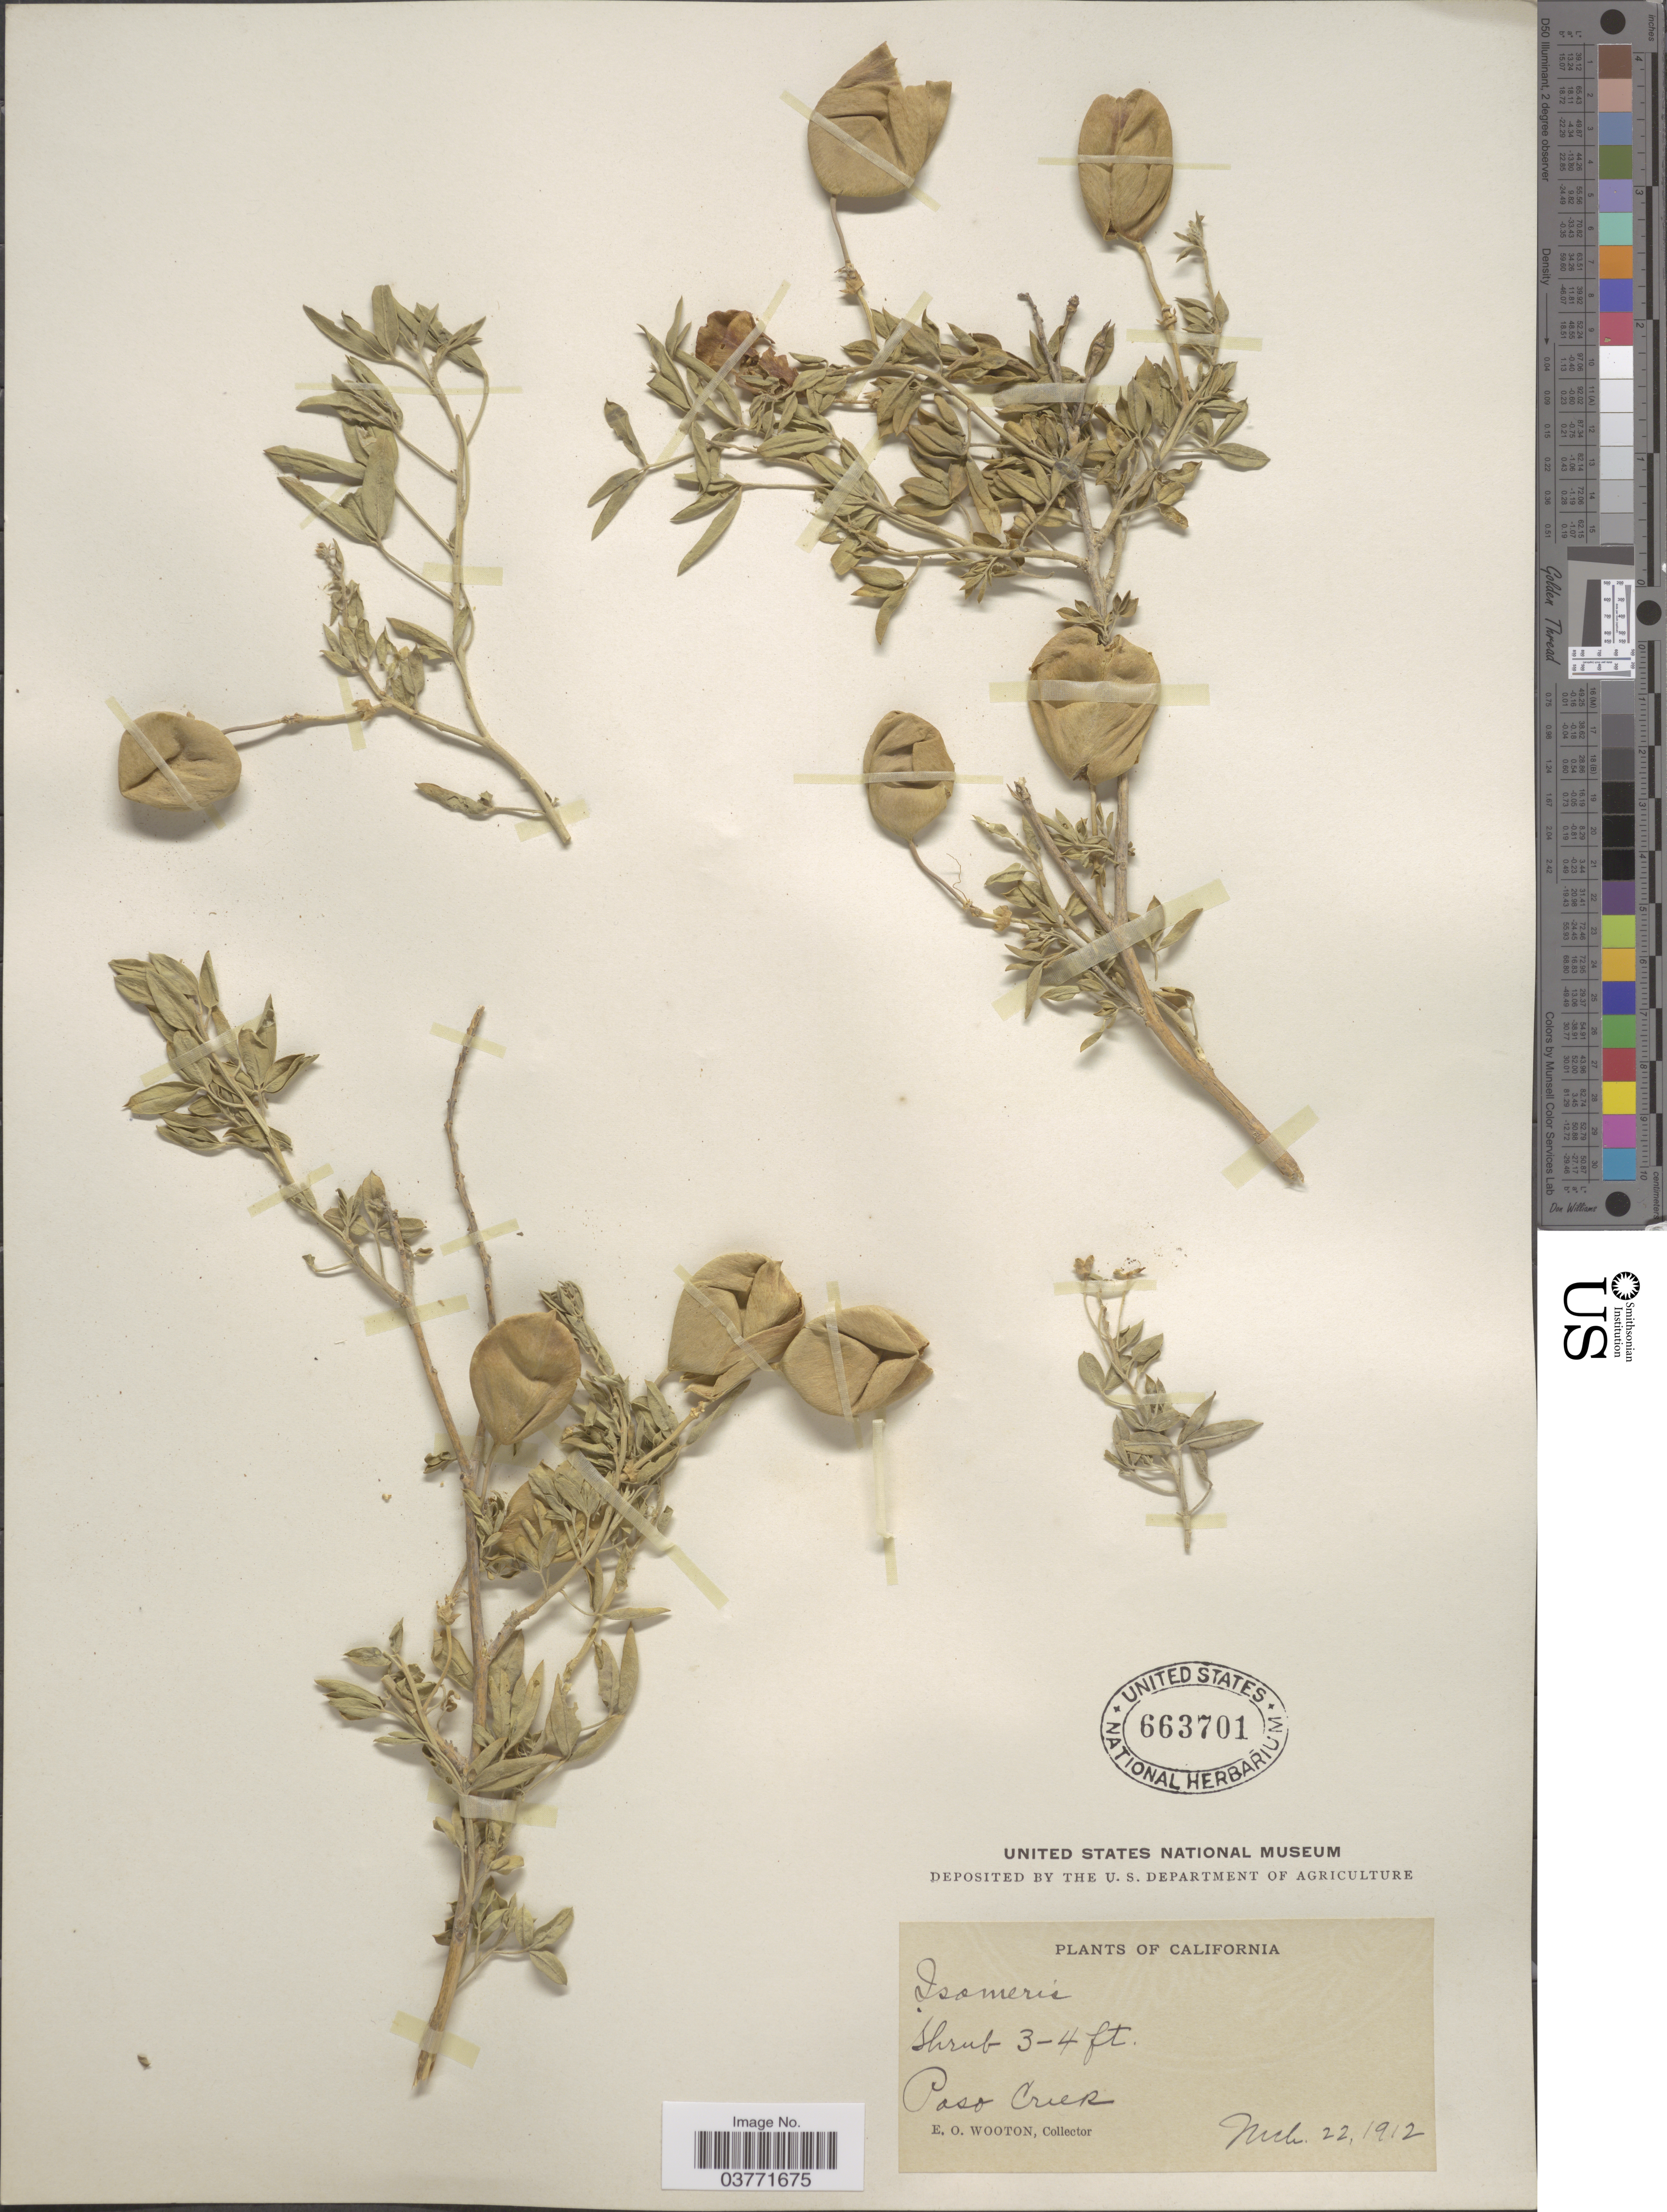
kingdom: Plantae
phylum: Tracheophyta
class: Magnoliopsida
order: Brassicales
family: Cleomaceae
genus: Cleomella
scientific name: Cleomella arborea var. globosa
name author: (Coville) Roalson & J.C. Hall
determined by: Strong, Mark T., (BOT), Smithsonian Institution - National Museum of Natural History (UNITED STATES)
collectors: E. O. Wooton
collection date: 1912-03-22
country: United States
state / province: California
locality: Paso Creek.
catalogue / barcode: US 663701